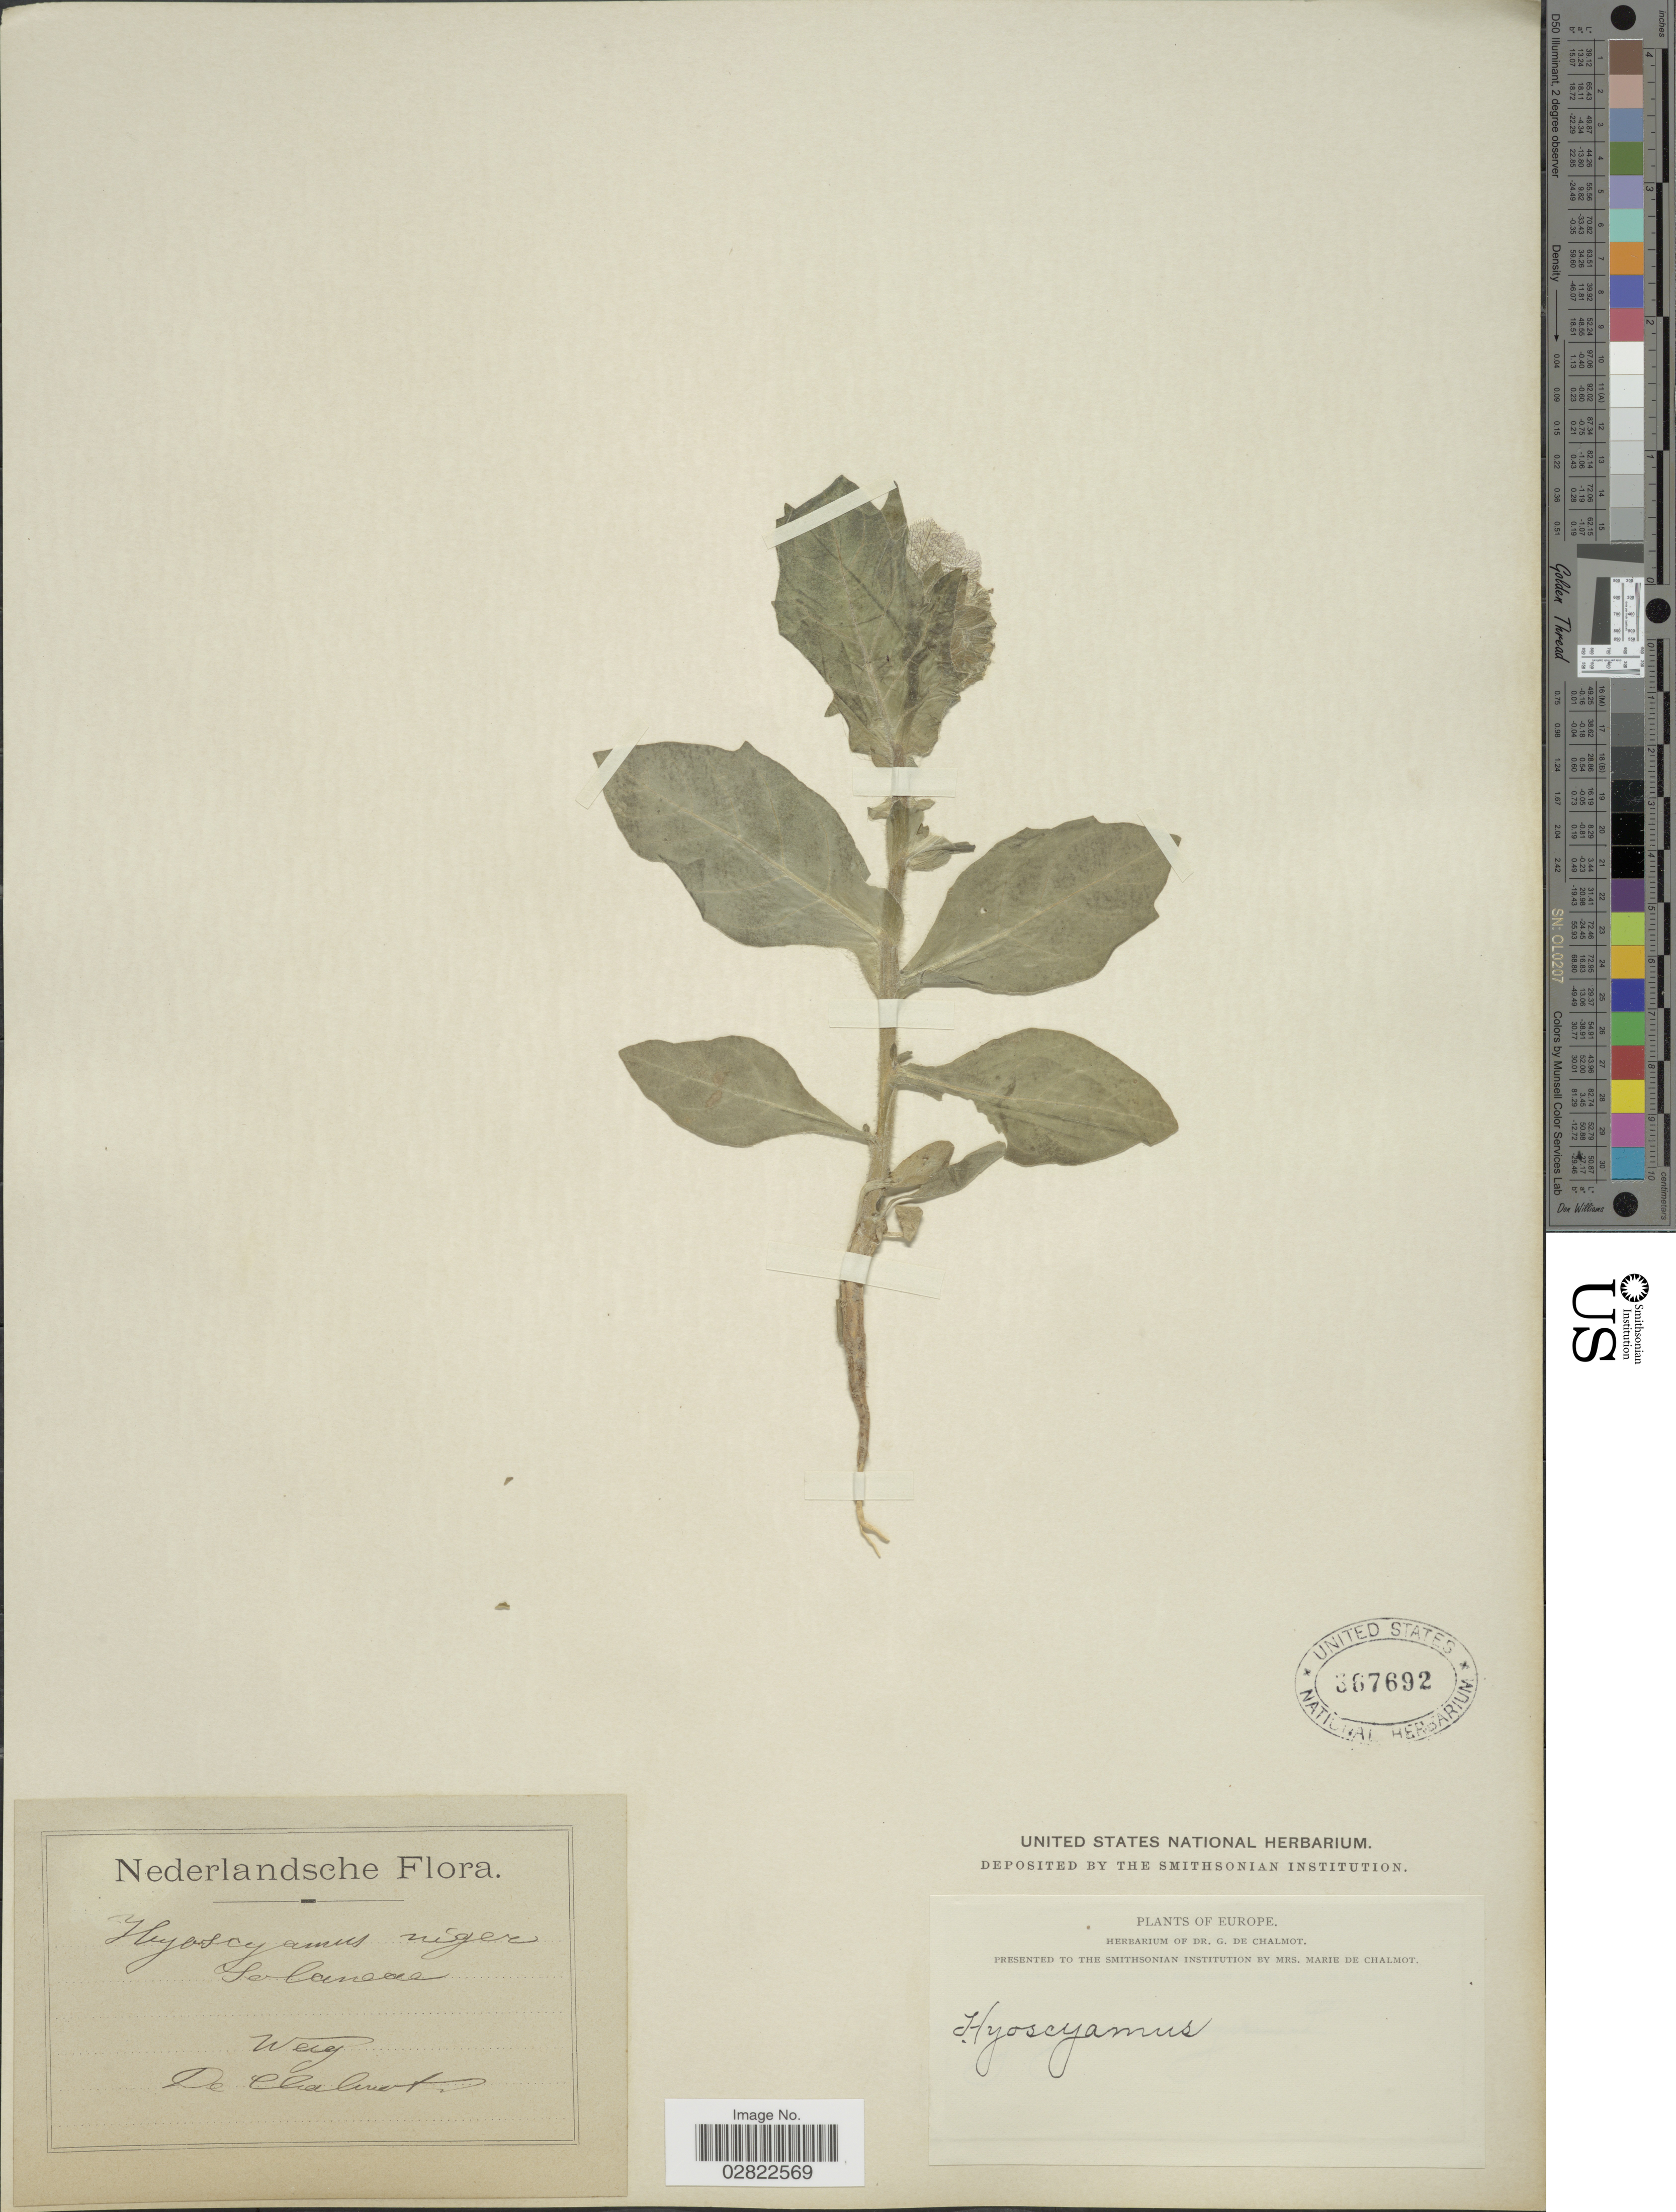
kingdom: Plantae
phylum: Tracheophyta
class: Magnoliopsida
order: Solanales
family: Solanaceae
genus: Hyoscyamus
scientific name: Hyoscyamus niger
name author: L.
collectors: G. de Chalmot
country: Netherlands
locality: Wag.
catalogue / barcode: US 367692